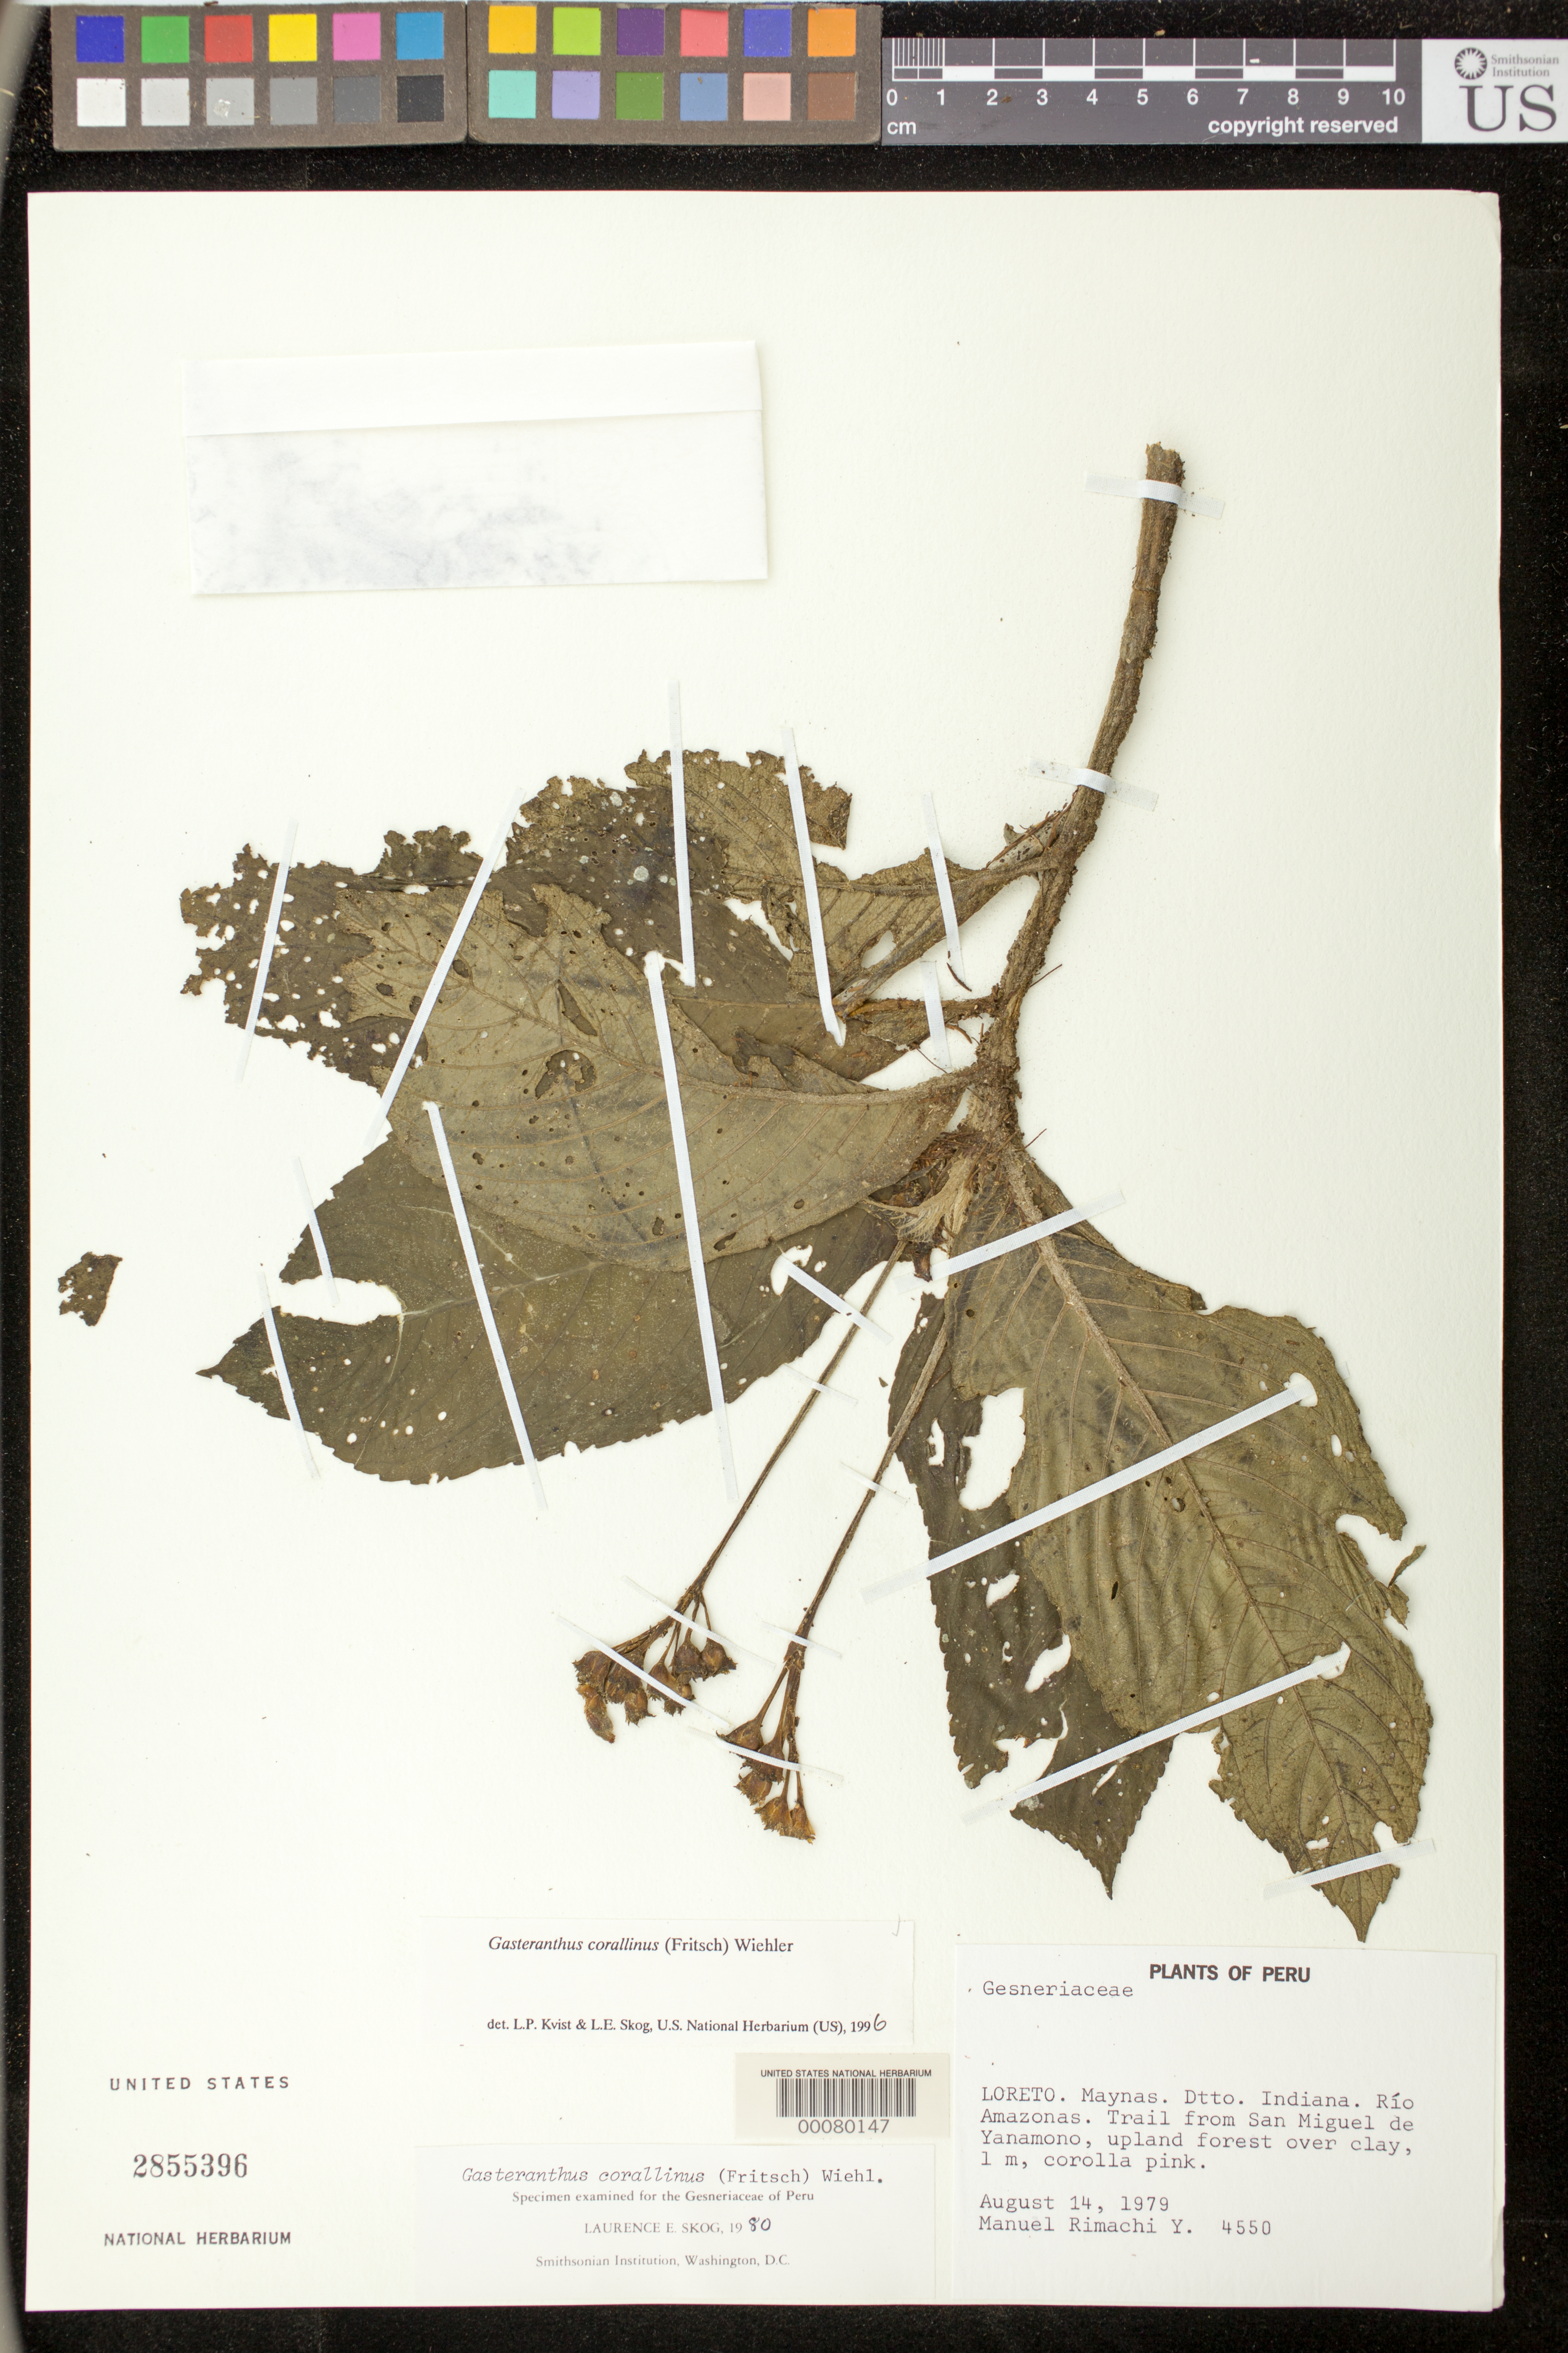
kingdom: Plantae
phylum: Tracheophyta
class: Magnoliopsida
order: Lamiales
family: Gesneriaceae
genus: Gasteranthus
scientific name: Gasteranthus corallinus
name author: (Fritsch) Wiehler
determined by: Skog, Laurence E.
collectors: M. Rimachi Y.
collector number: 4550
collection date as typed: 14 Aug 1979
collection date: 1979-08-14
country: Peru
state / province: Loreto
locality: Maynas. Dtto Indiana, Rio Amazonas, trail from San Miguel de Yanamono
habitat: Upland forest over clay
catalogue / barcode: US 2855396